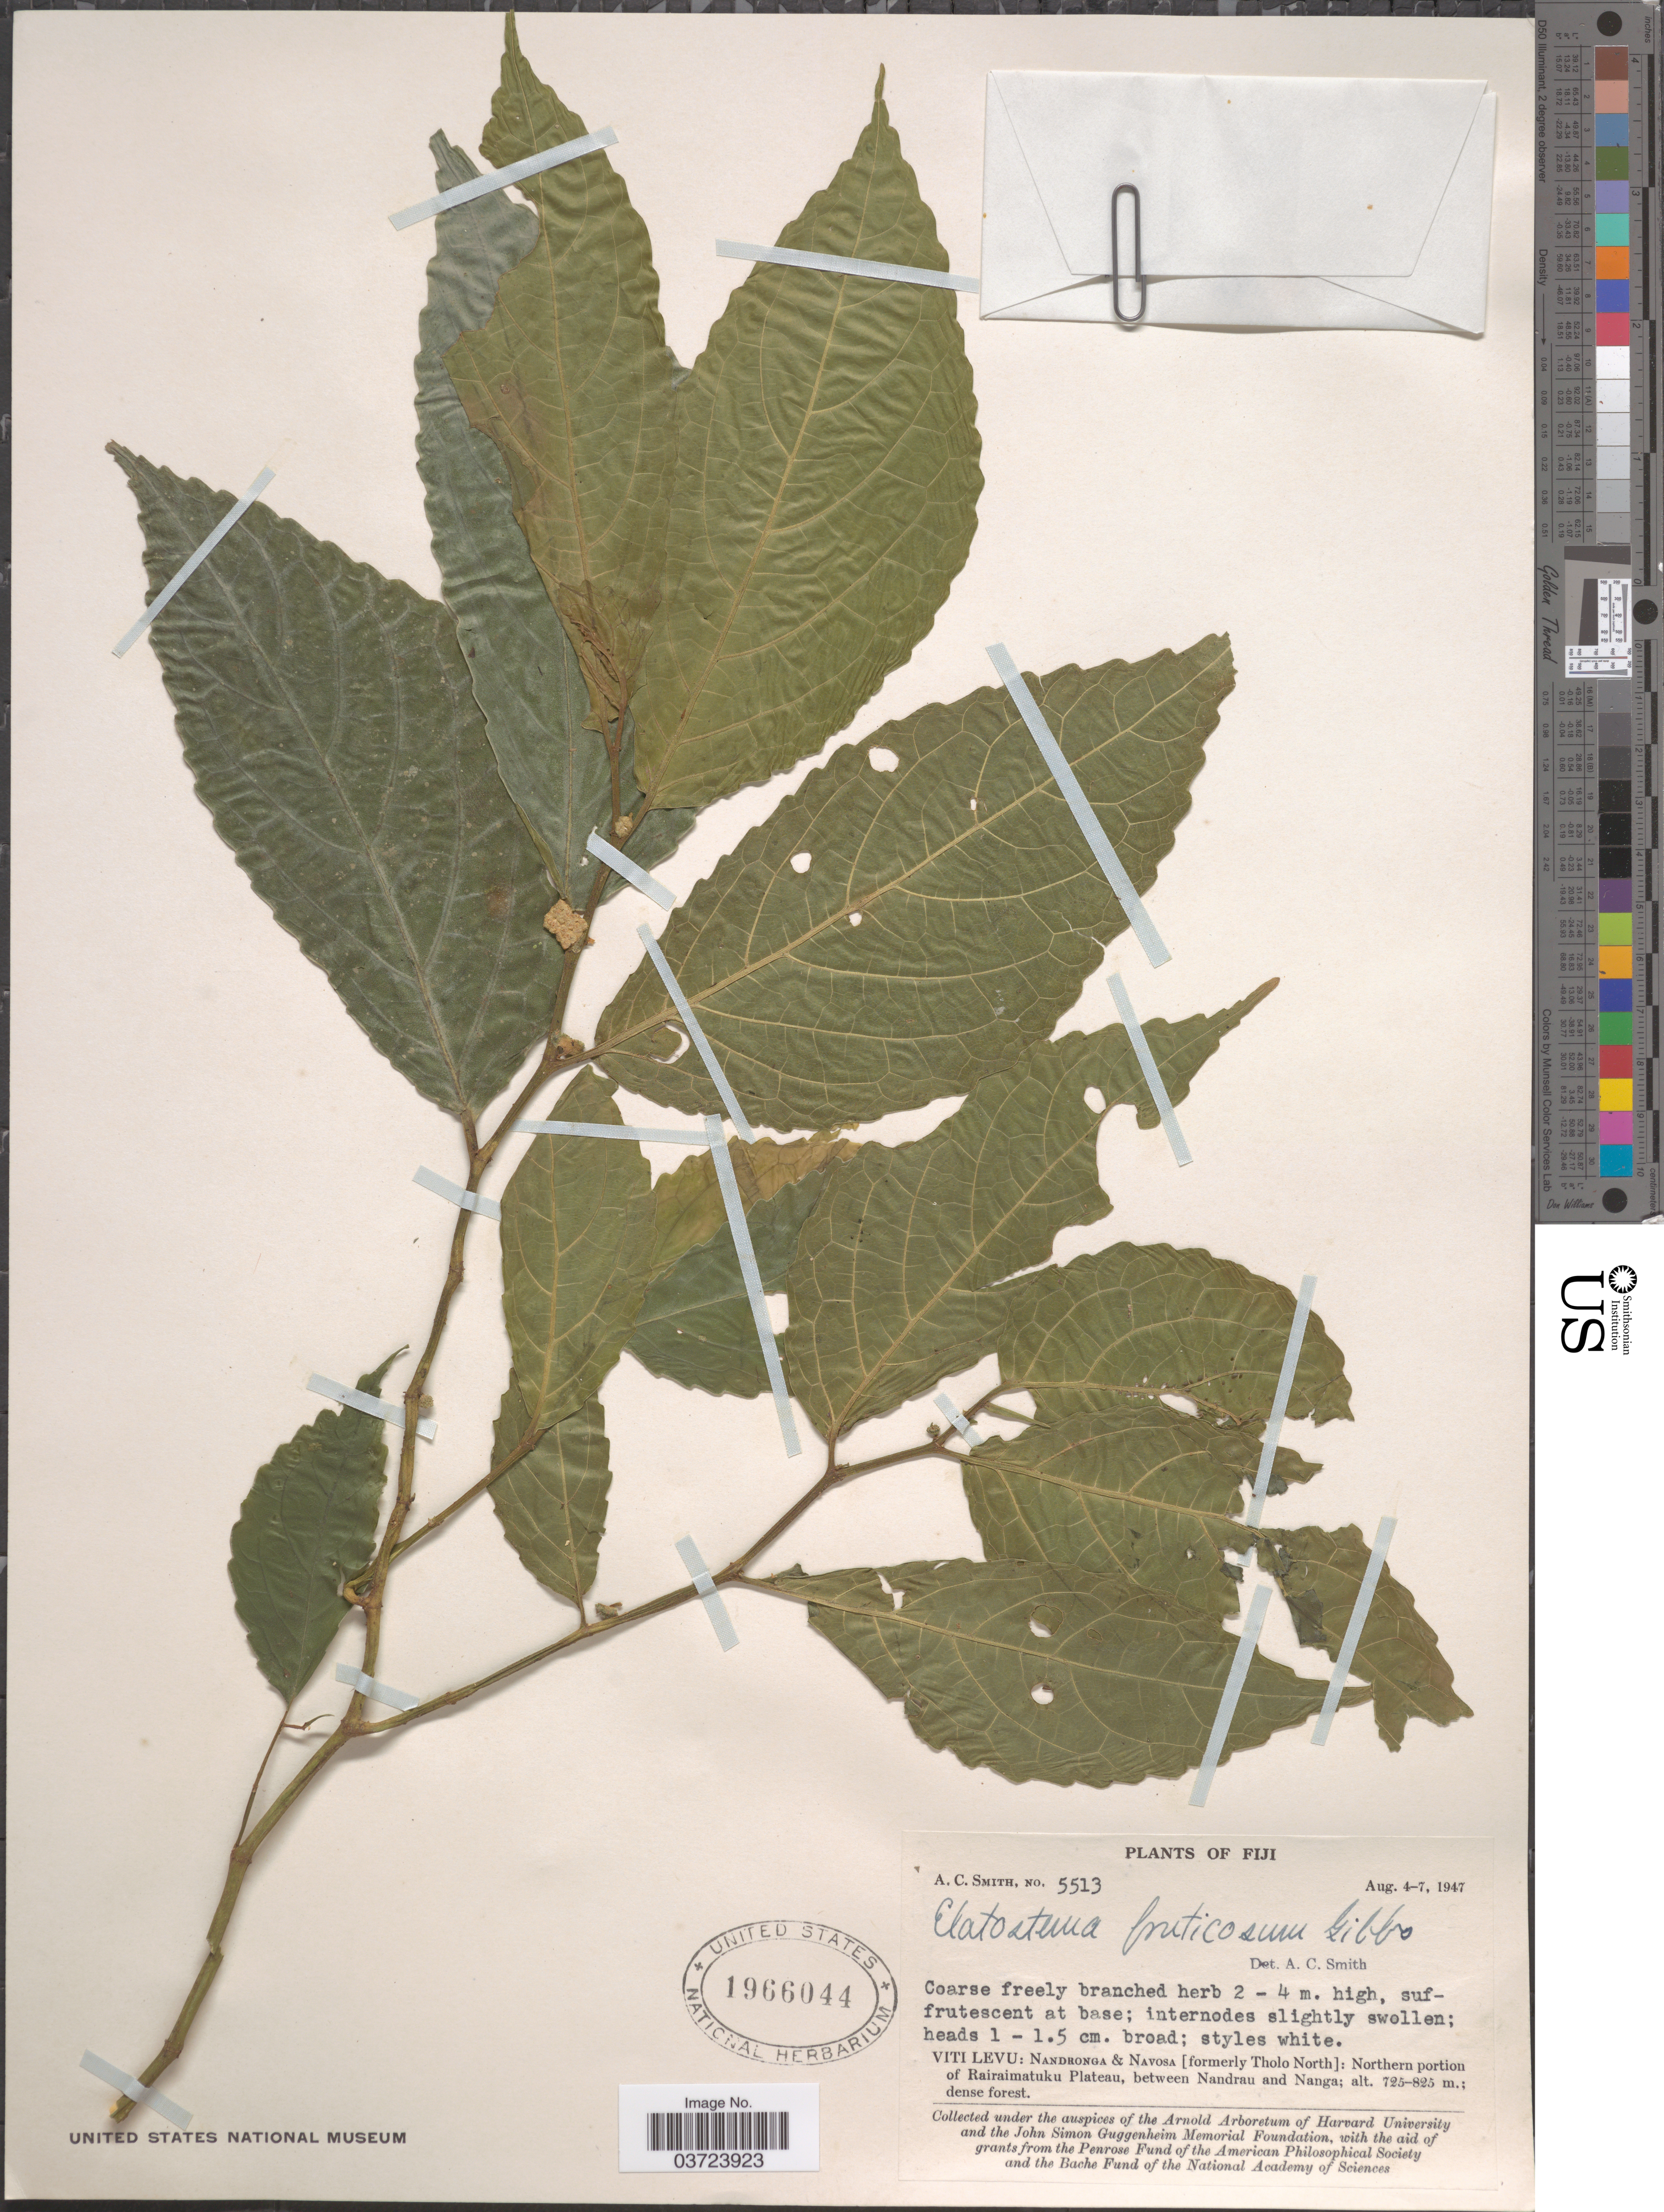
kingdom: Plantae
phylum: Tracheophyta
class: Magnoliopsida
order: Rosales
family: Urticaceae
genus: Elatostema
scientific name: Elatostema fruticosum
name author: Gibbs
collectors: A. C. Smith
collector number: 5513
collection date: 1947-08-04/1947-08-07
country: Fiji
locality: Viti Levu: Nandronga & Navosa [formerly Tholo North]: Northern portion of Rairaimatuku Plateau, between Nandrau and Nanga.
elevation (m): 725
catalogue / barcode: US 1966044